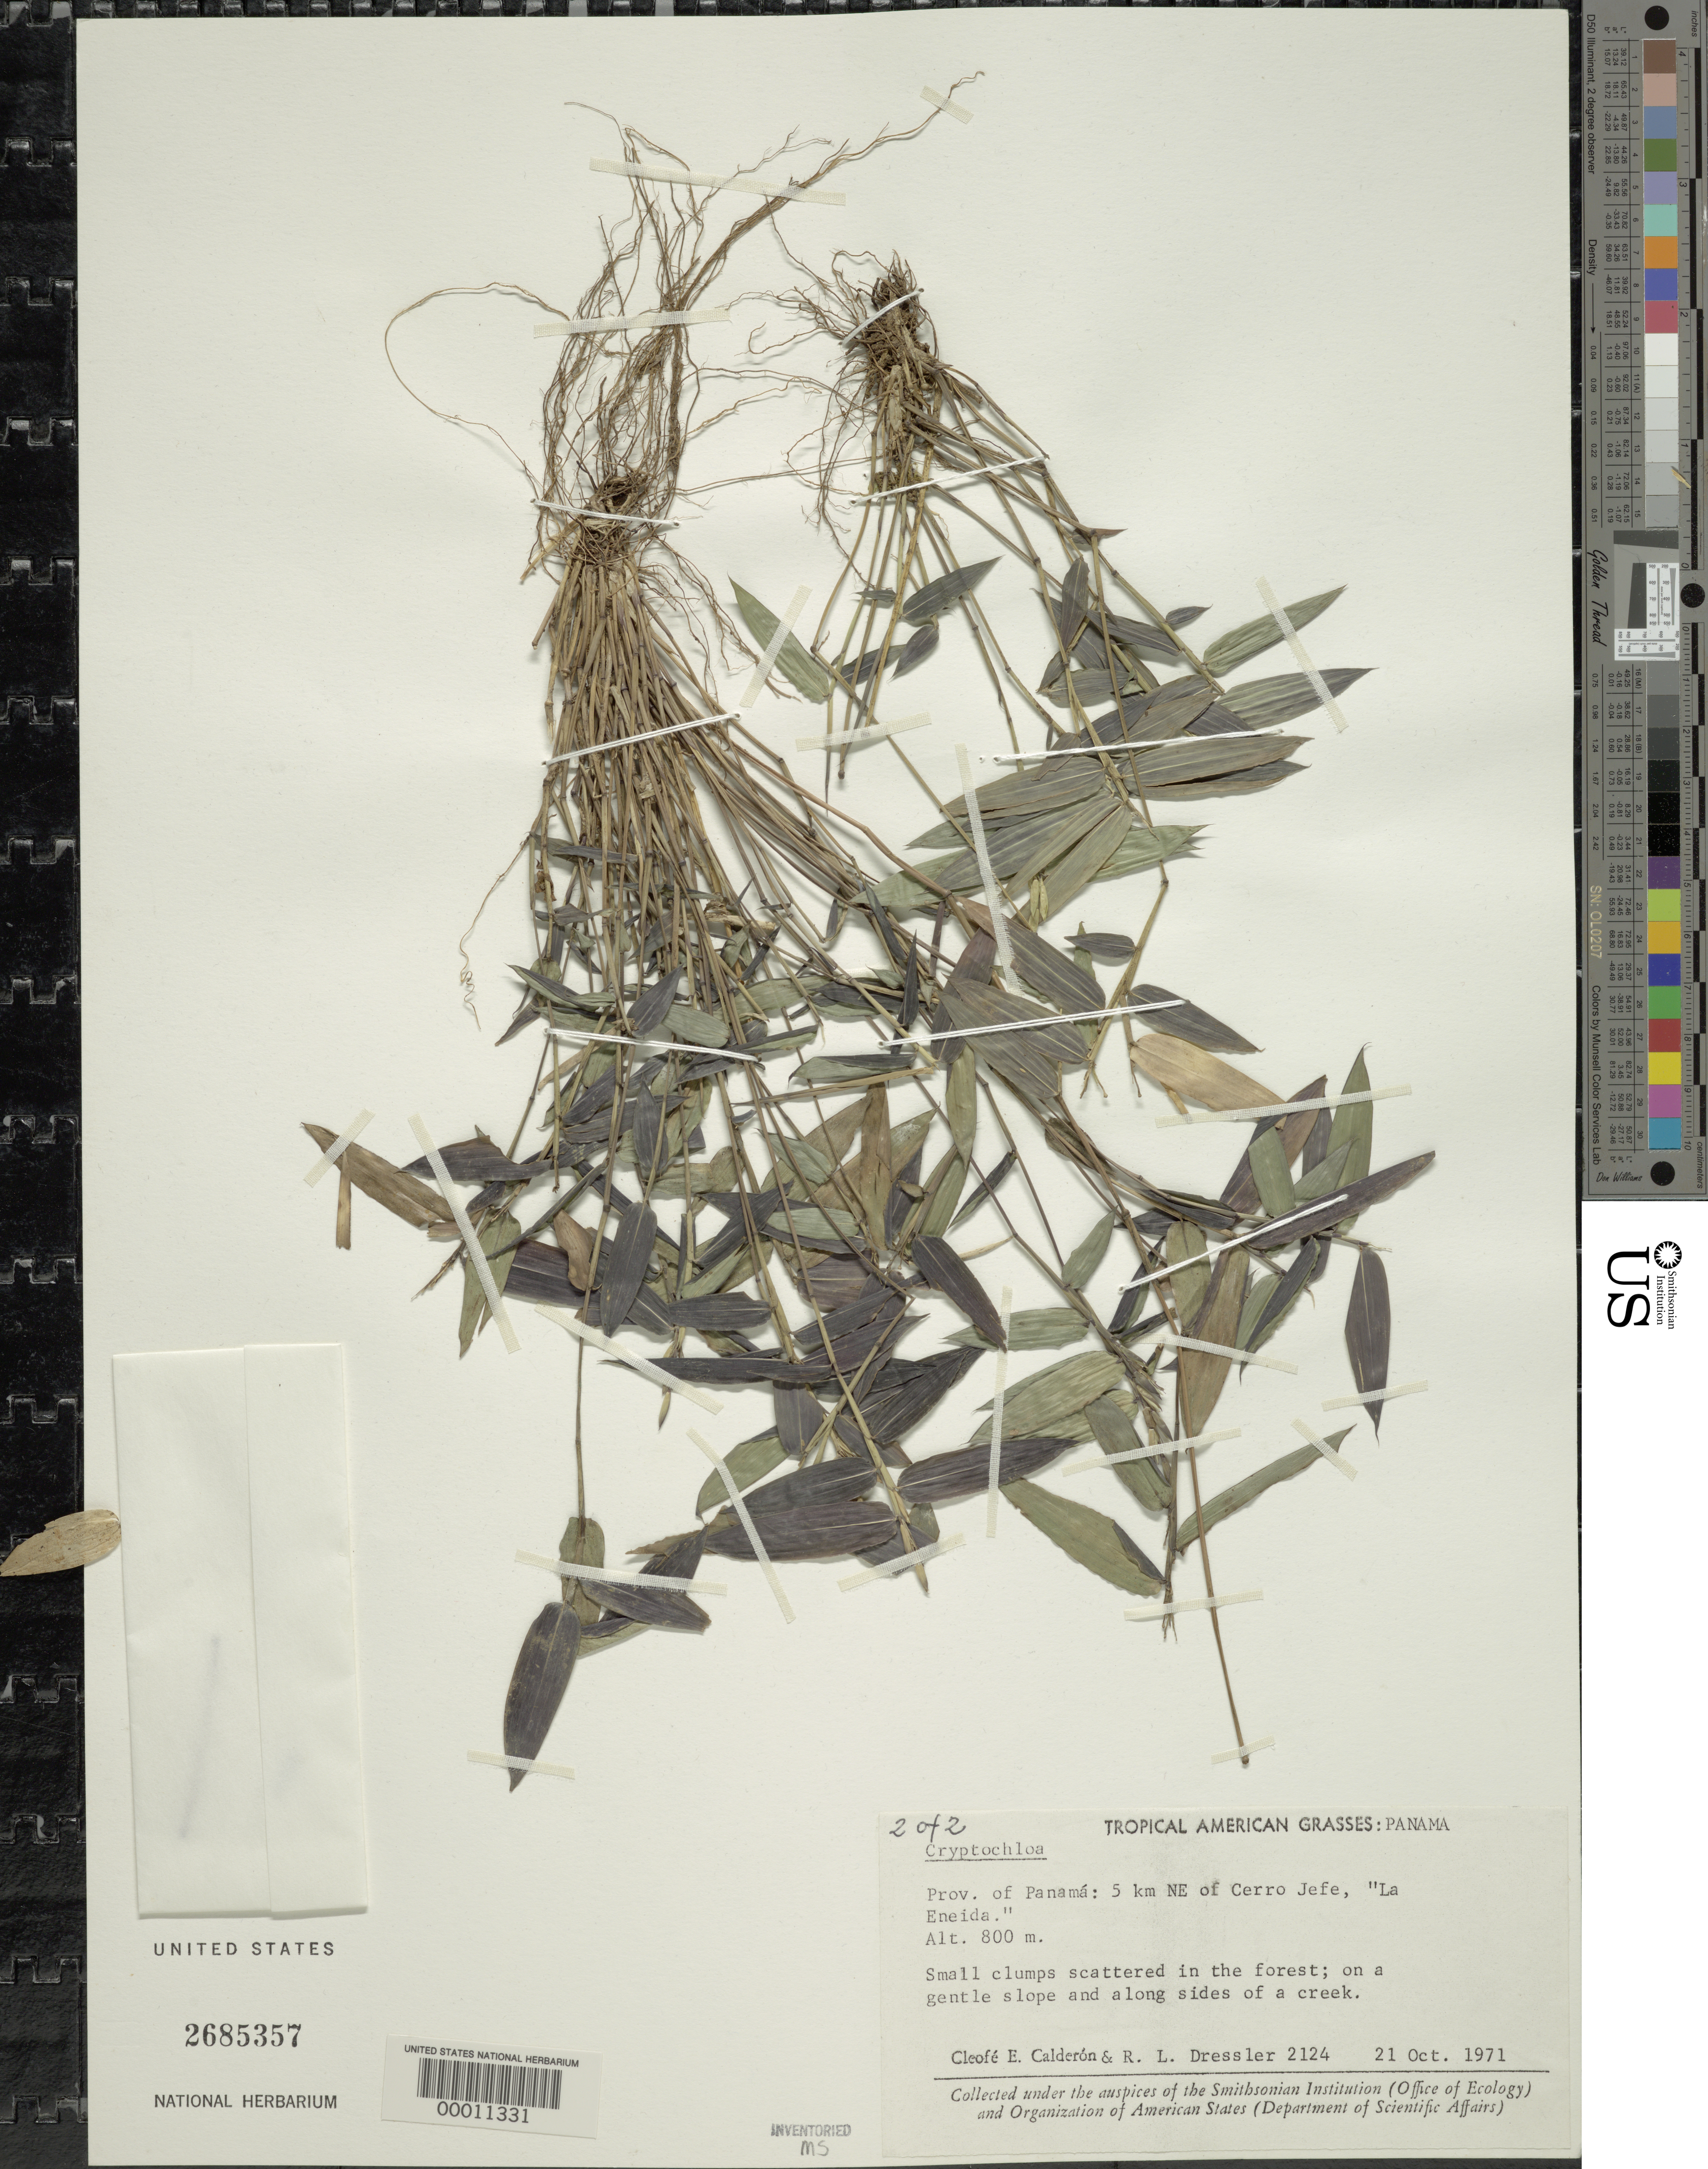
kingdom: Plantae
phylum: Tracheophyta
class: Liliopsida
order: Poales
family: Poaceae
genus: Cryptochloa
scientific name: Cryptochloa variana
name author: Swallen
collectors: C. E. Calderón & R. Dressler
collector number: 2124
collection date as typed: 21 Oct 1971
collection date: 1971-10-21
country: Panama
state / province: Panamá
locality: Cerro Jefe, La Eneida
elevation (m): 800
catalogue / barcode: US 2685357